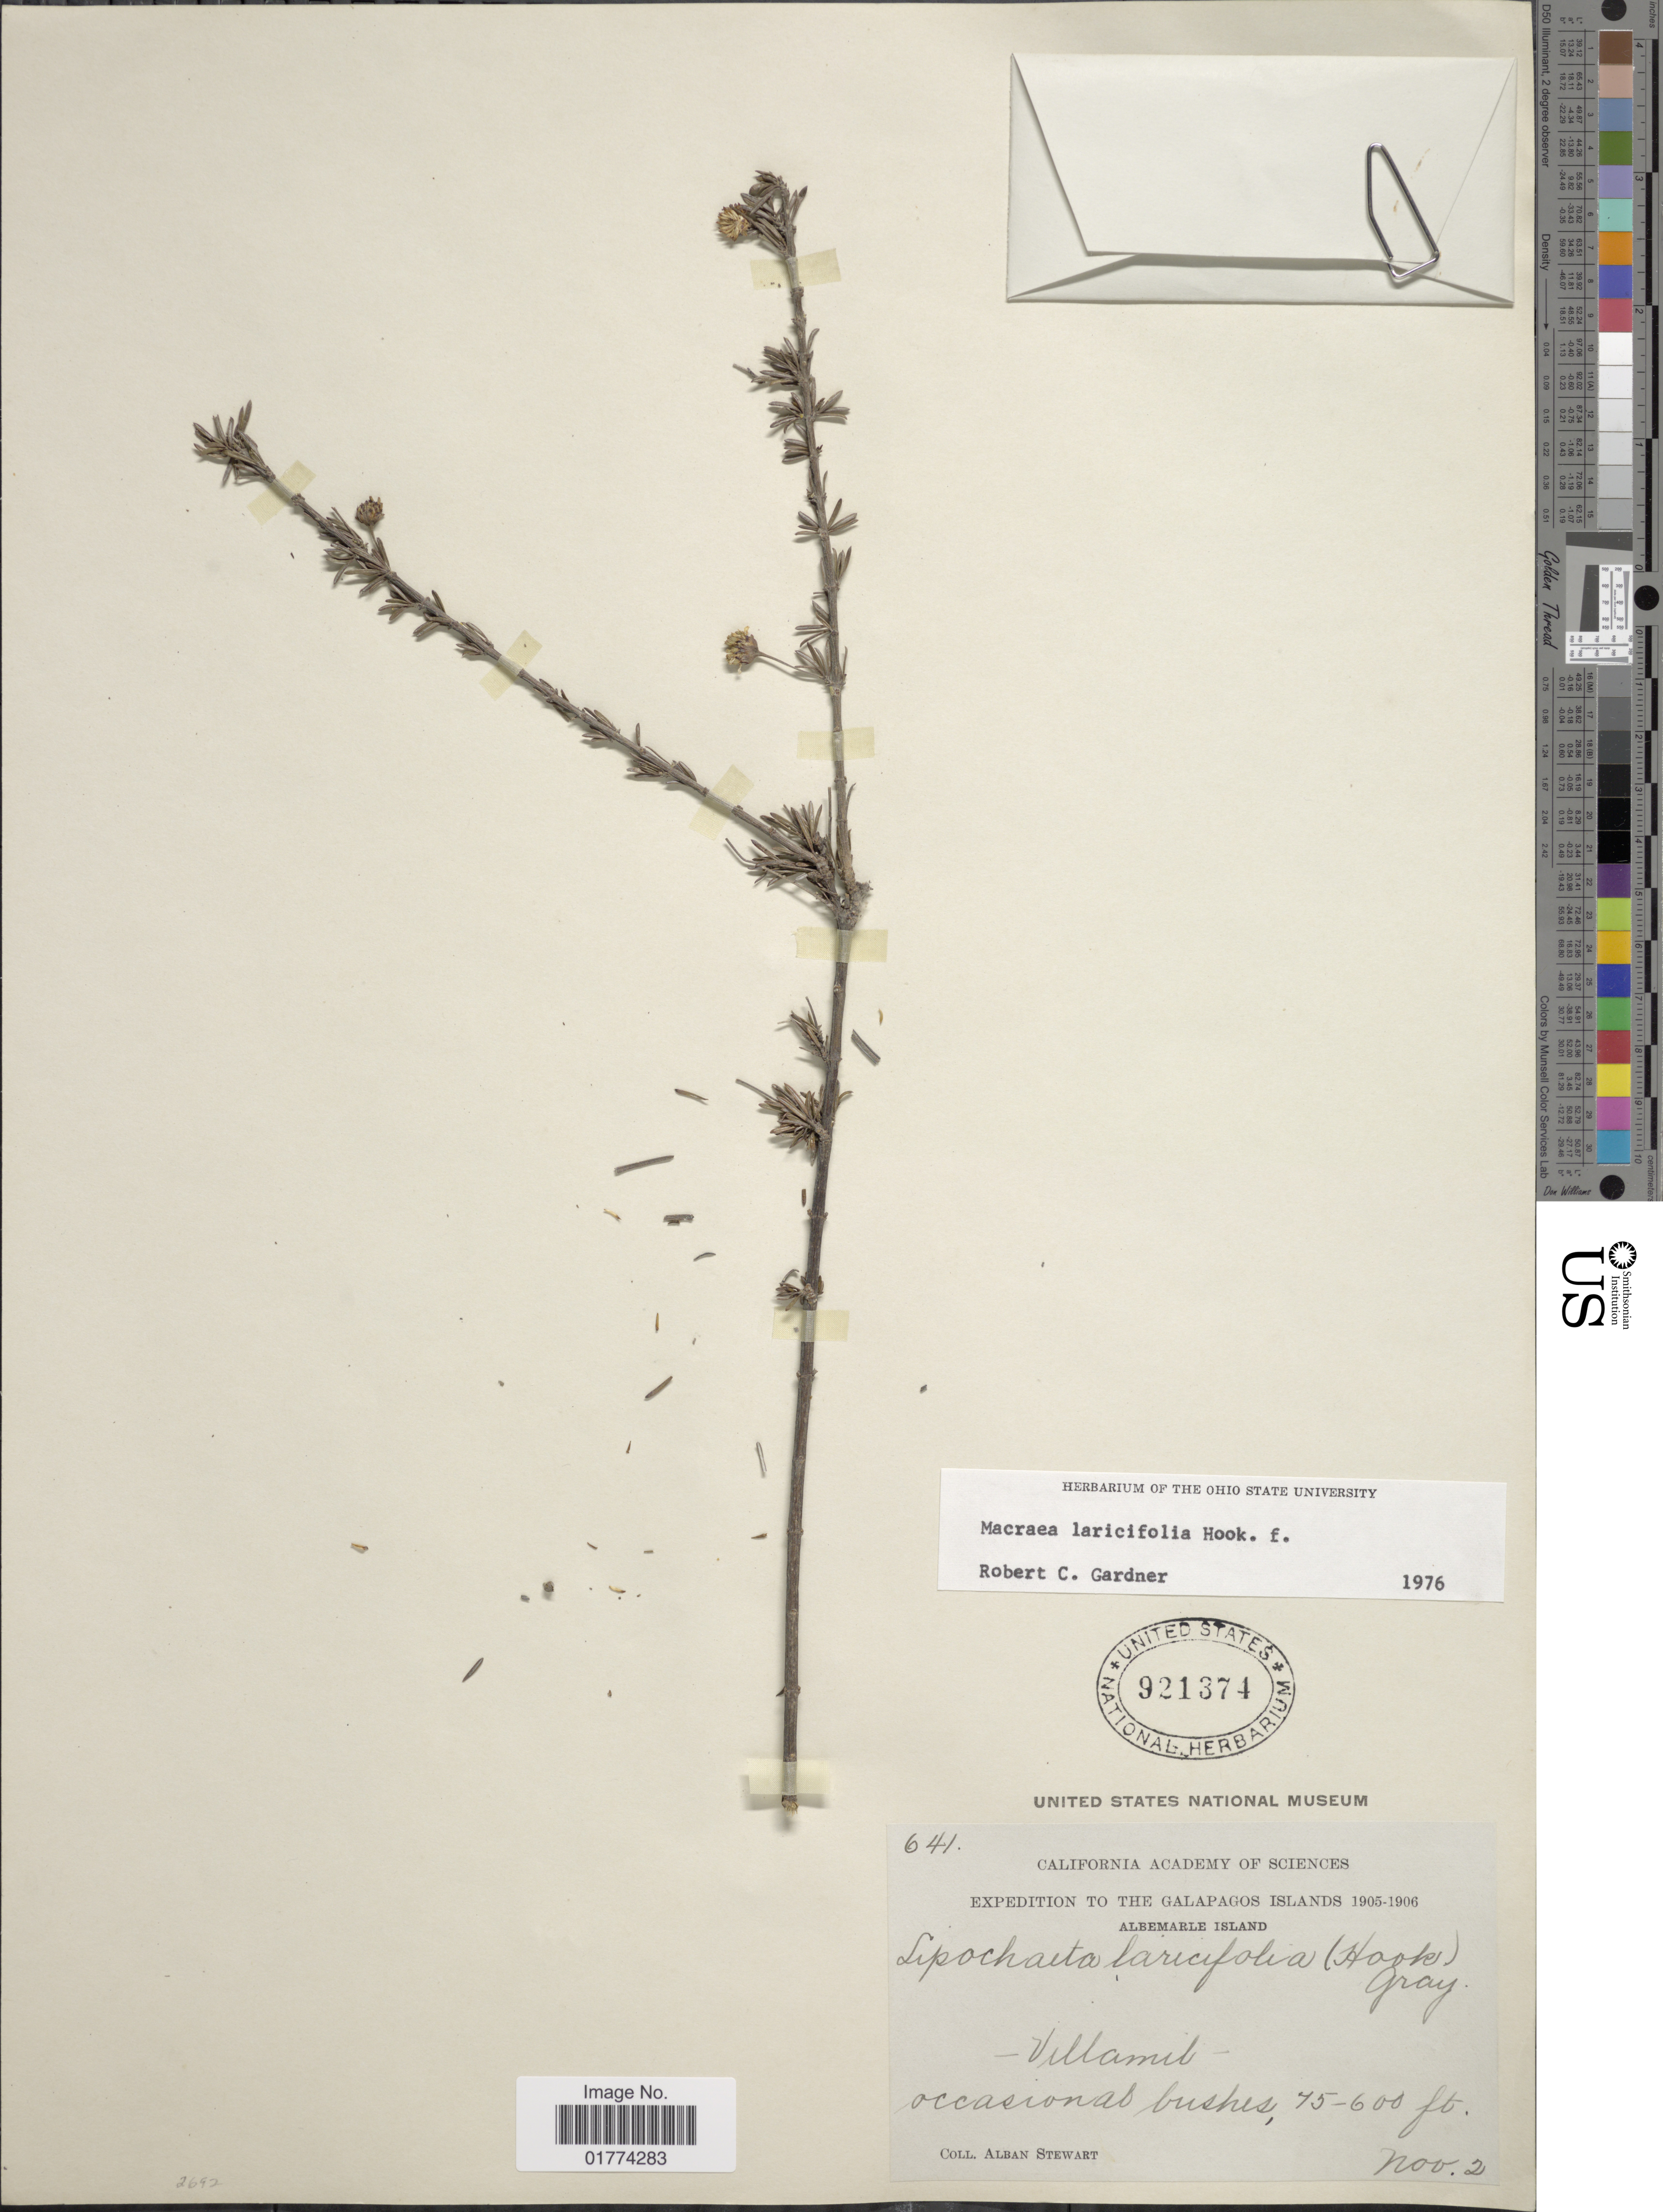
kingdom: Plantae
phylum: Tracheophyta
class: Magnoliopsida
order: Asterales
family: Asteraceae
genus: Macraea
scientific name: Macraea laricifolia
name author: Hook. f.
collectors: A. Stewart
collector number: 641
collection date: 1905-11-02/1906-11-02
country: Ecuador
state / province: Colón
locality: Galapagos island. Albemere Island, Villamil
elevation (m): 23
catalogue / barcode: US 921374